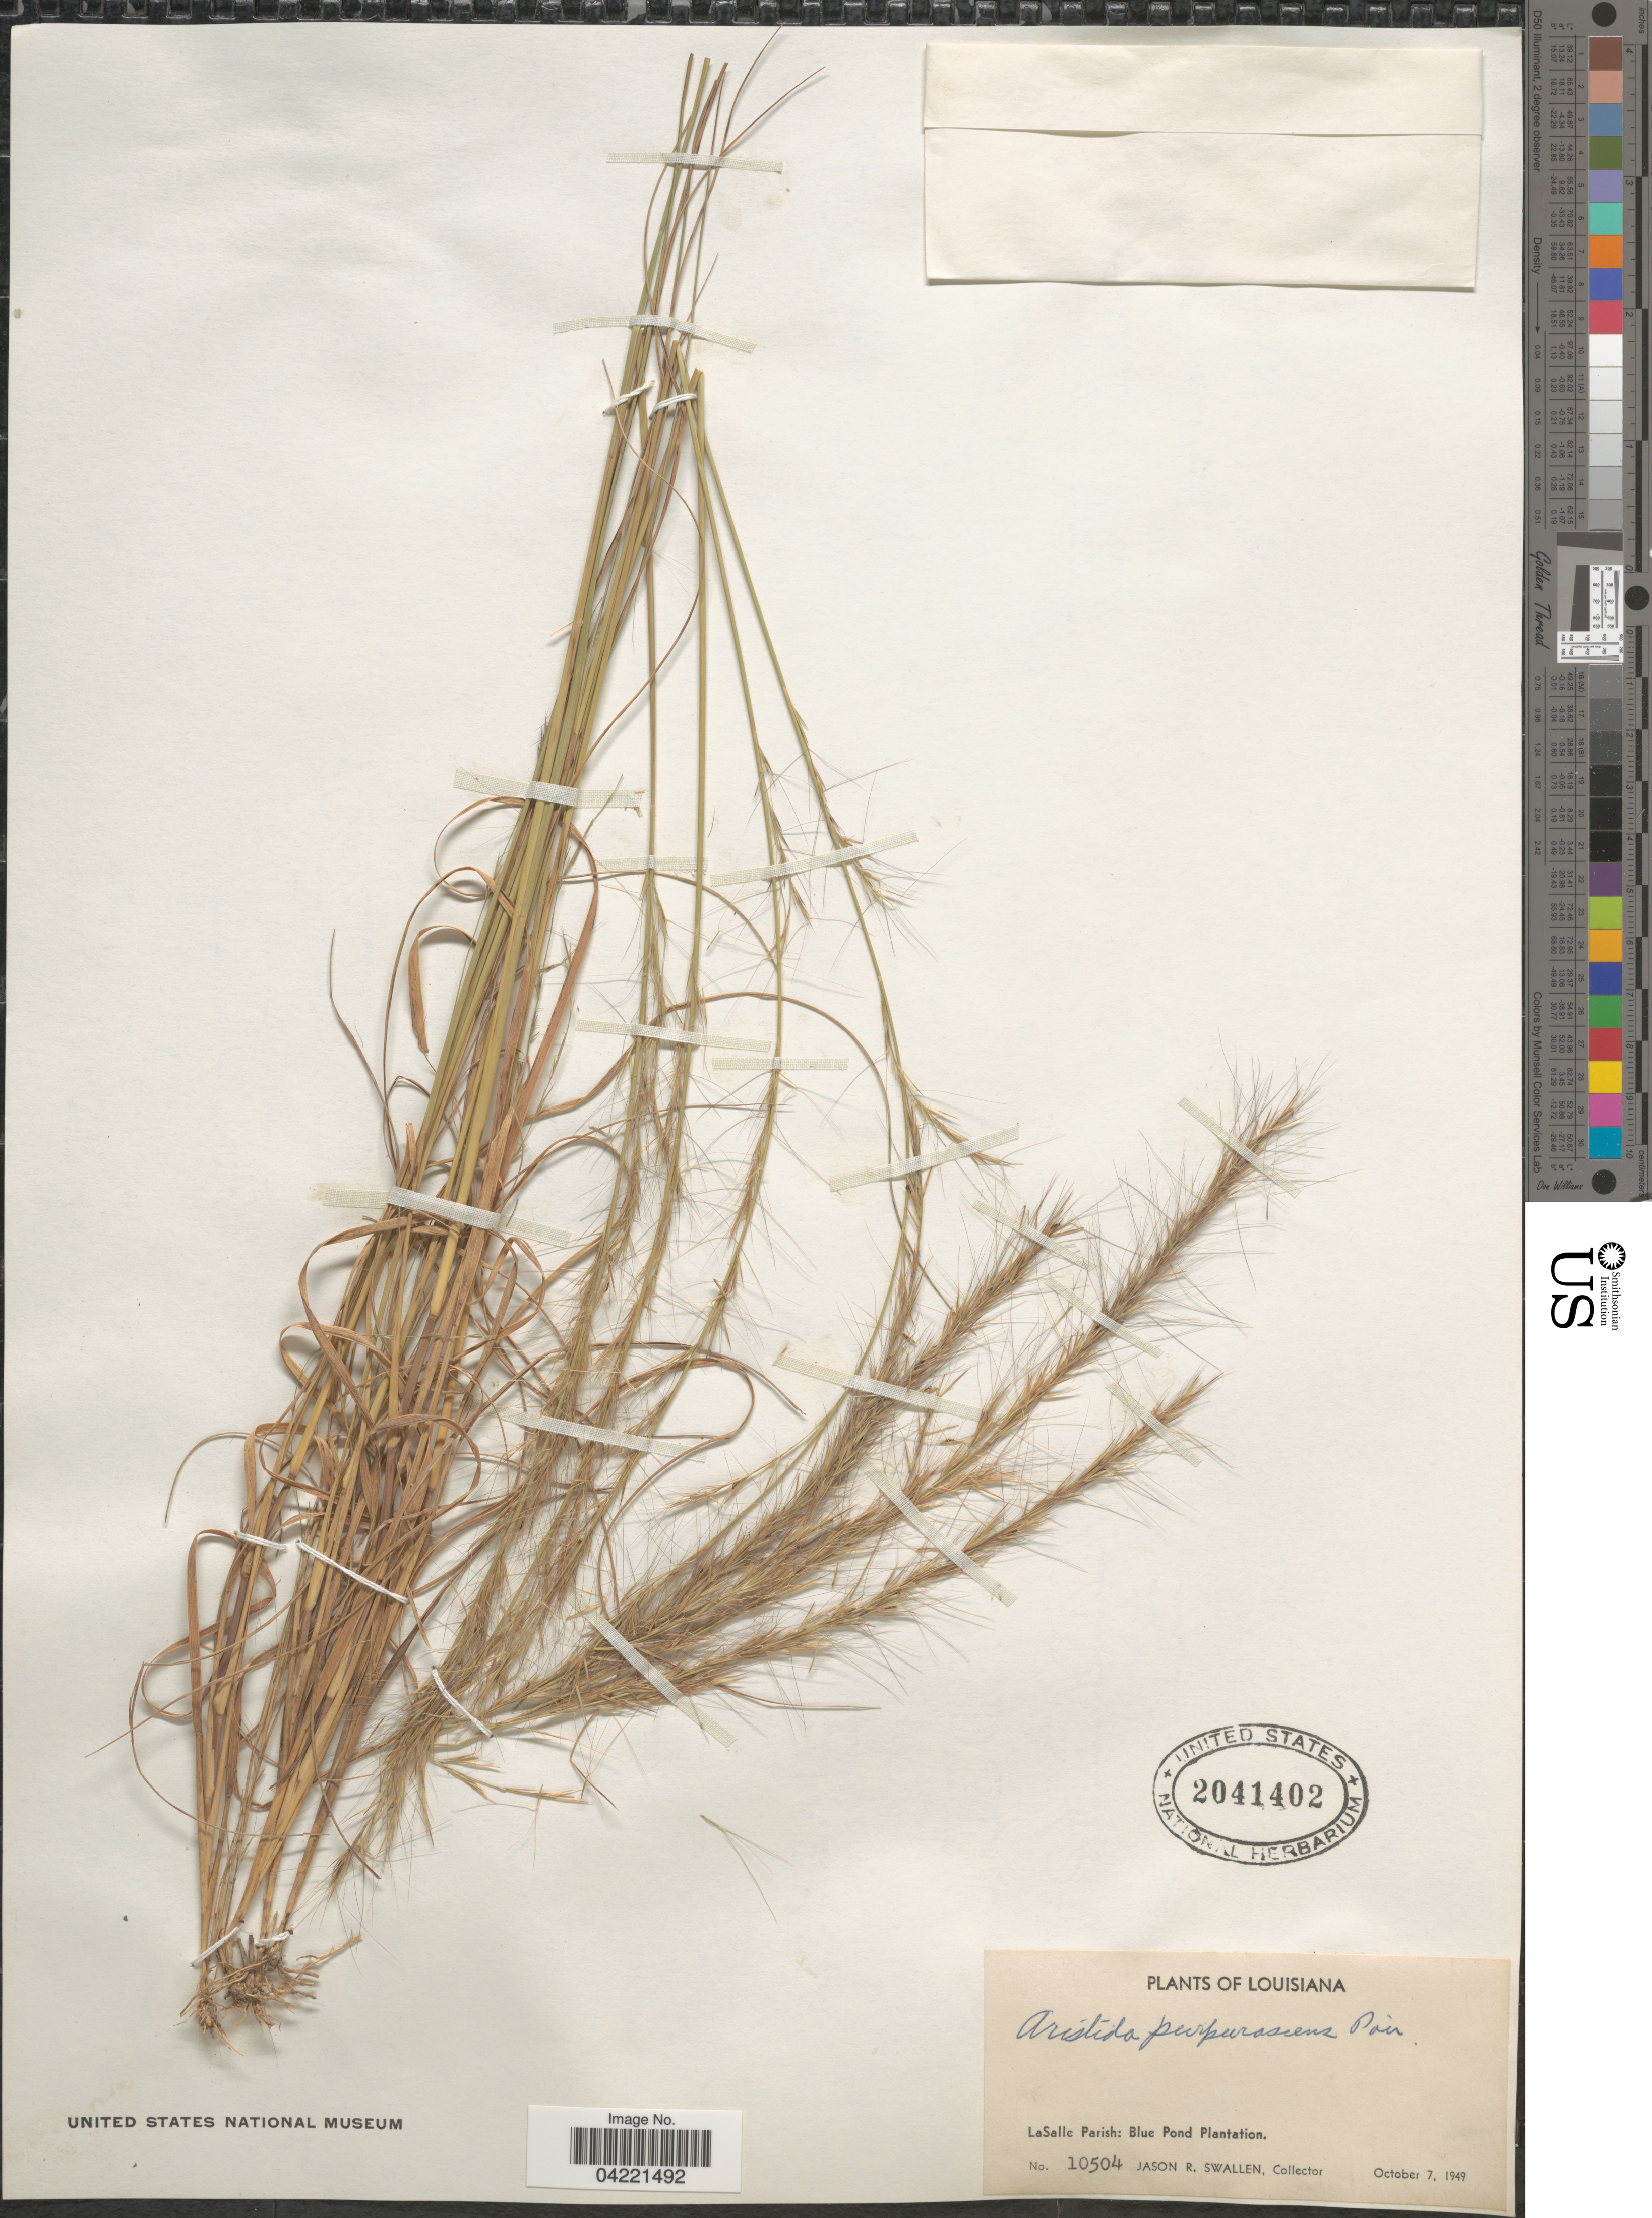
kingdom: Plantae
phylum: Tracheophyta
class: Liliopsida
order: Poales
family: Poaceae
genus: Aristida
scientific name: Aristida purpurascens var. purpurescens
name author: Poir.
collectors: J. R. Swallen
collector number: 10504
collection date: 1949-10-07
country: United States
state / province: Louisiana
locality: LaSalle Parish: Blue Pond Plantation.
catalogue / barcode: US 2041402